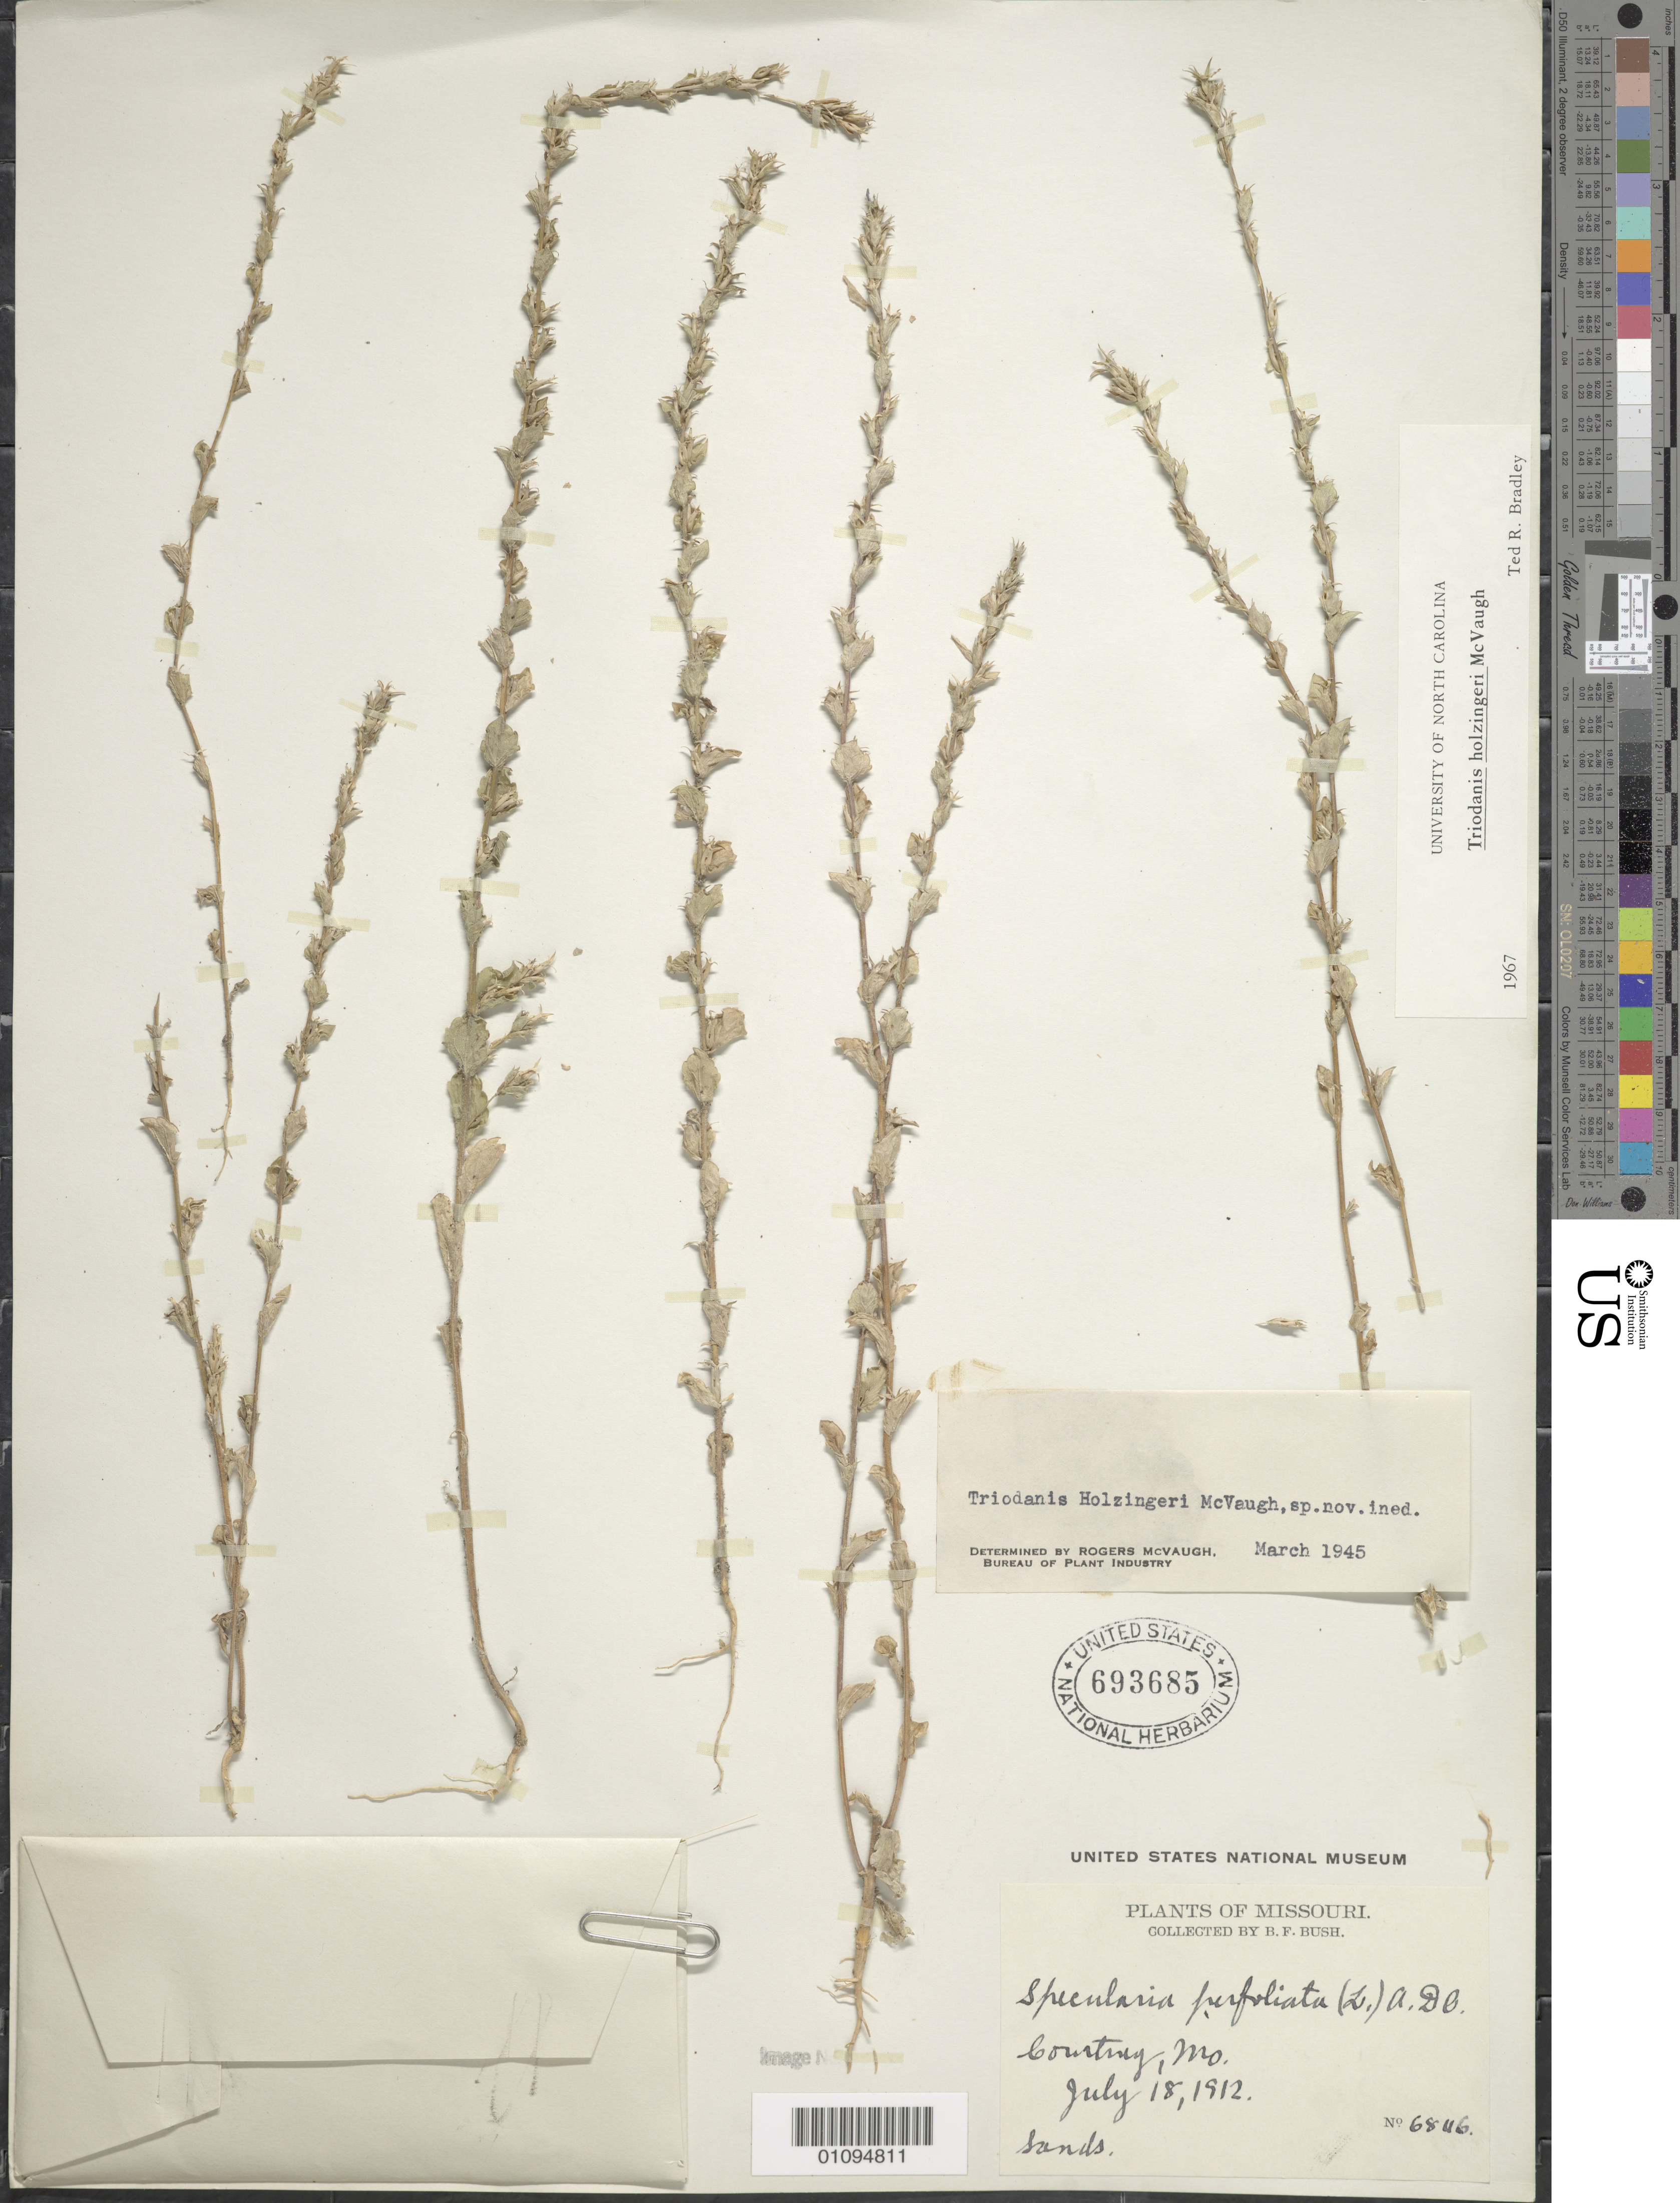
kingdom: Plantae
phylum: Tracheophyta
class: Magnoliopsida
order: Asterales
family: Campanulaceae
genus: Triodanis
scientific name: Triodanis holzingeri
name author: McVaugh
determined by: McVaugh, R.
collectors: B. F. Bush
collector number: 6846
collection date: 1912-07-18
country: United States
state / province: Missouri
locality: Courtney.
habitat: Sands.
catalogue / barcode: US 693685